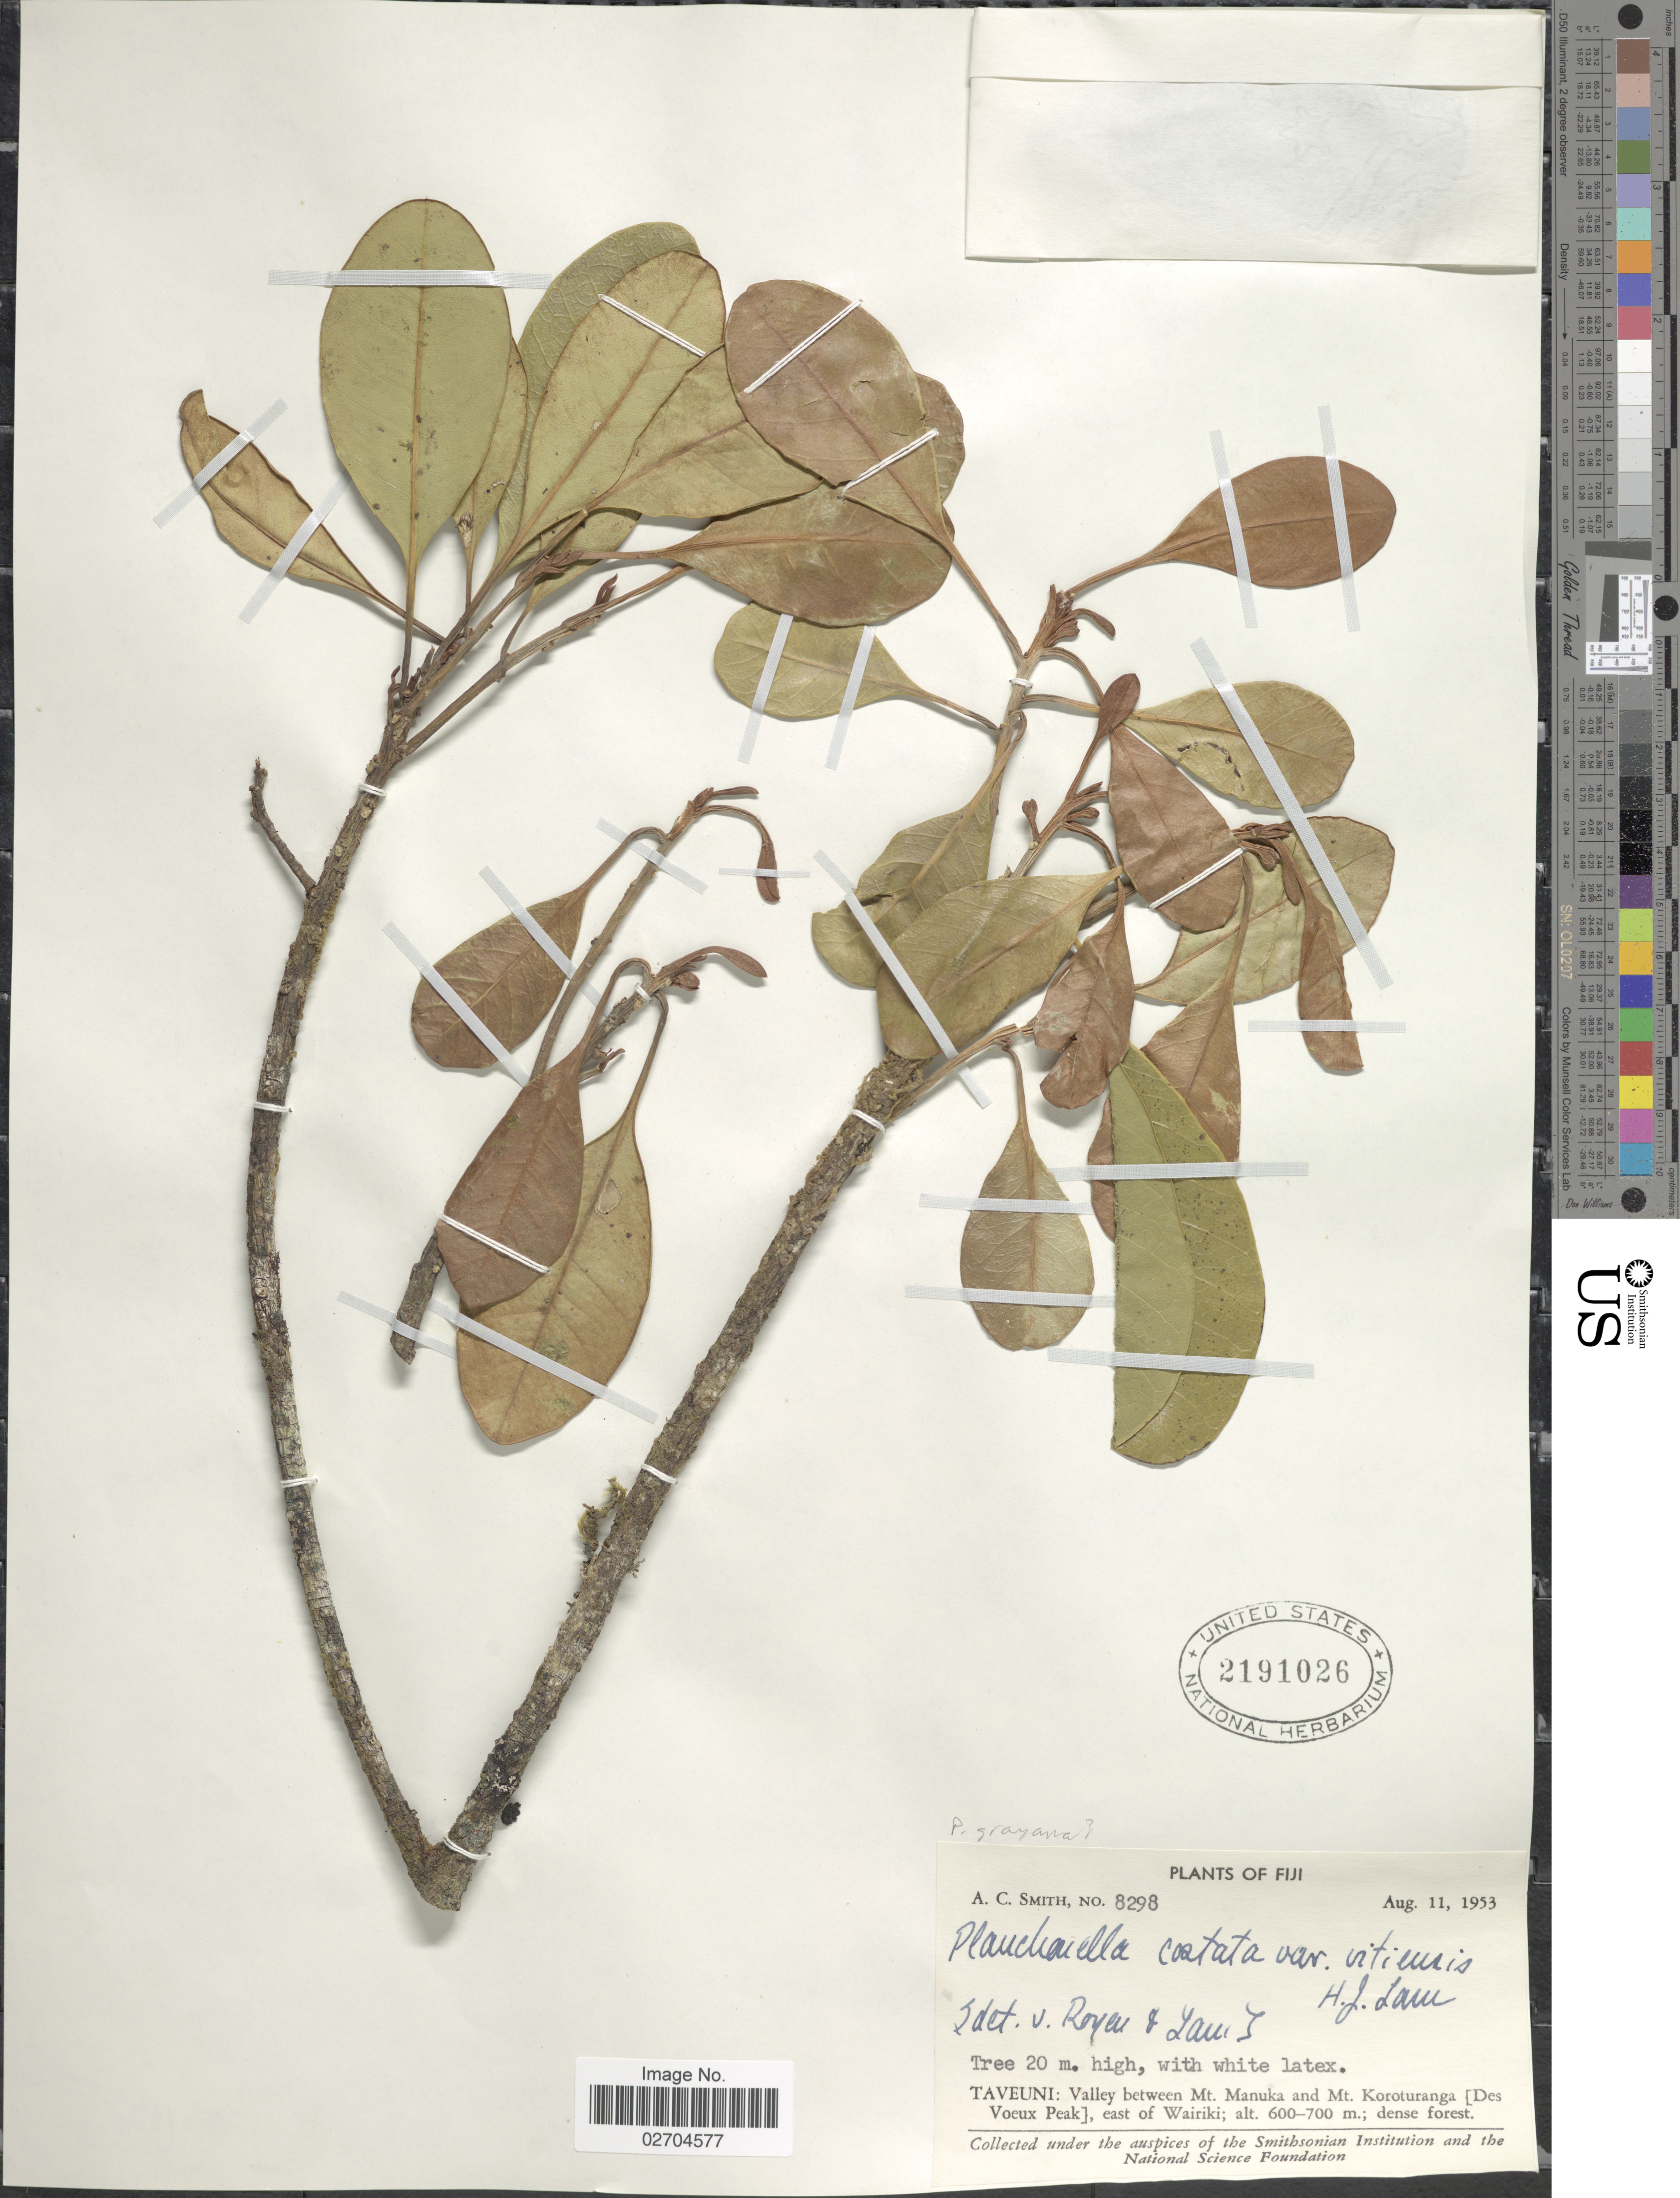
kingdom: Plantae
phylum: Tracheophyta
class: Magnoliopsida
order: Ericales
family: Sapotaceae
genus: Planchonella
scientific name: Planchonella grayana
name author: St. John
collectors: A. C. Smith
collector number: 8298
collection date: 1953-08-11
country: Fiji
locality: Taveuni. Valley between Mt. Manuka and Mt. Koroturanga (Des Voeux Peak), east of Wairiki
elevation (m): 600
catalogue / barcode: US 2191026